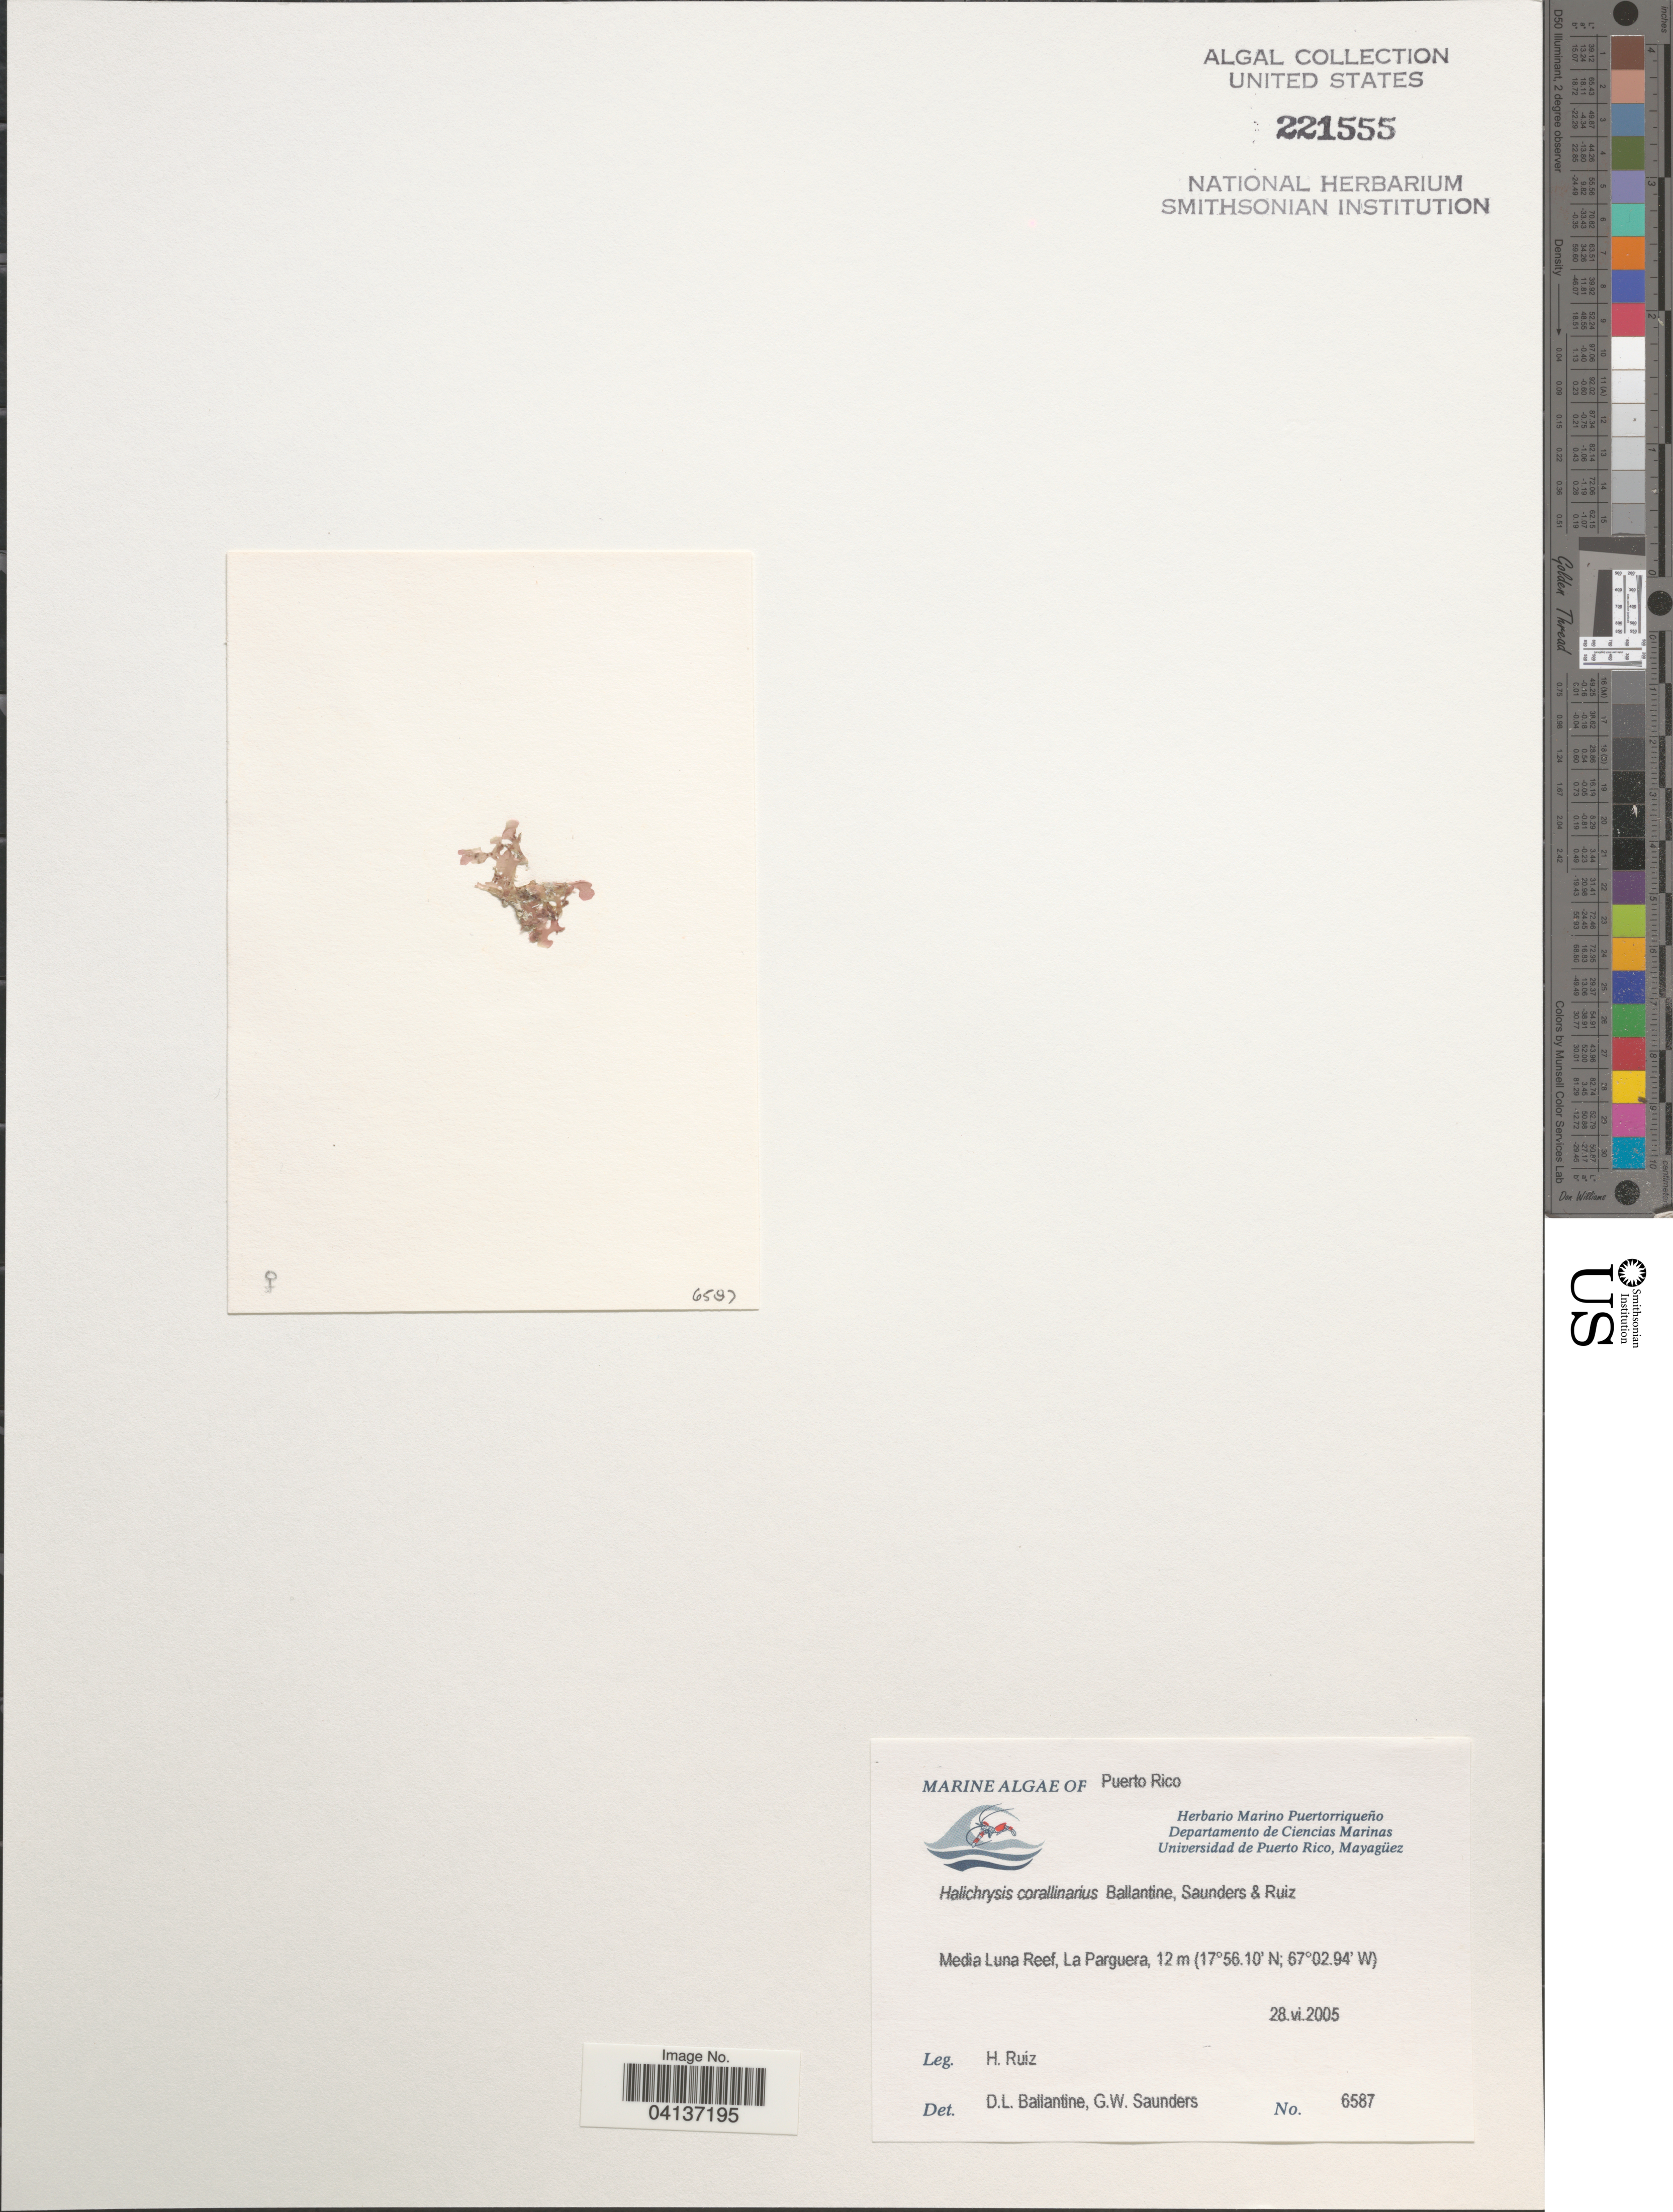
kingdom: Plantae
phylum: Rhodophyta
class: Florideophyceae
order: Rhodymeniales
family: Rhodymeniaceae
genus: Halichrysis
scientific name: Halichrysis corallinarius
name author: D.L. Ballant. et al.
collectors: H. Ruiz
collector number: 6587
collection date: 2005-06-28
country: Puerto Rico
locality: Media Luna Reef, La Parguera.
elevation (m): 12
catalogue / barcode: US 221555